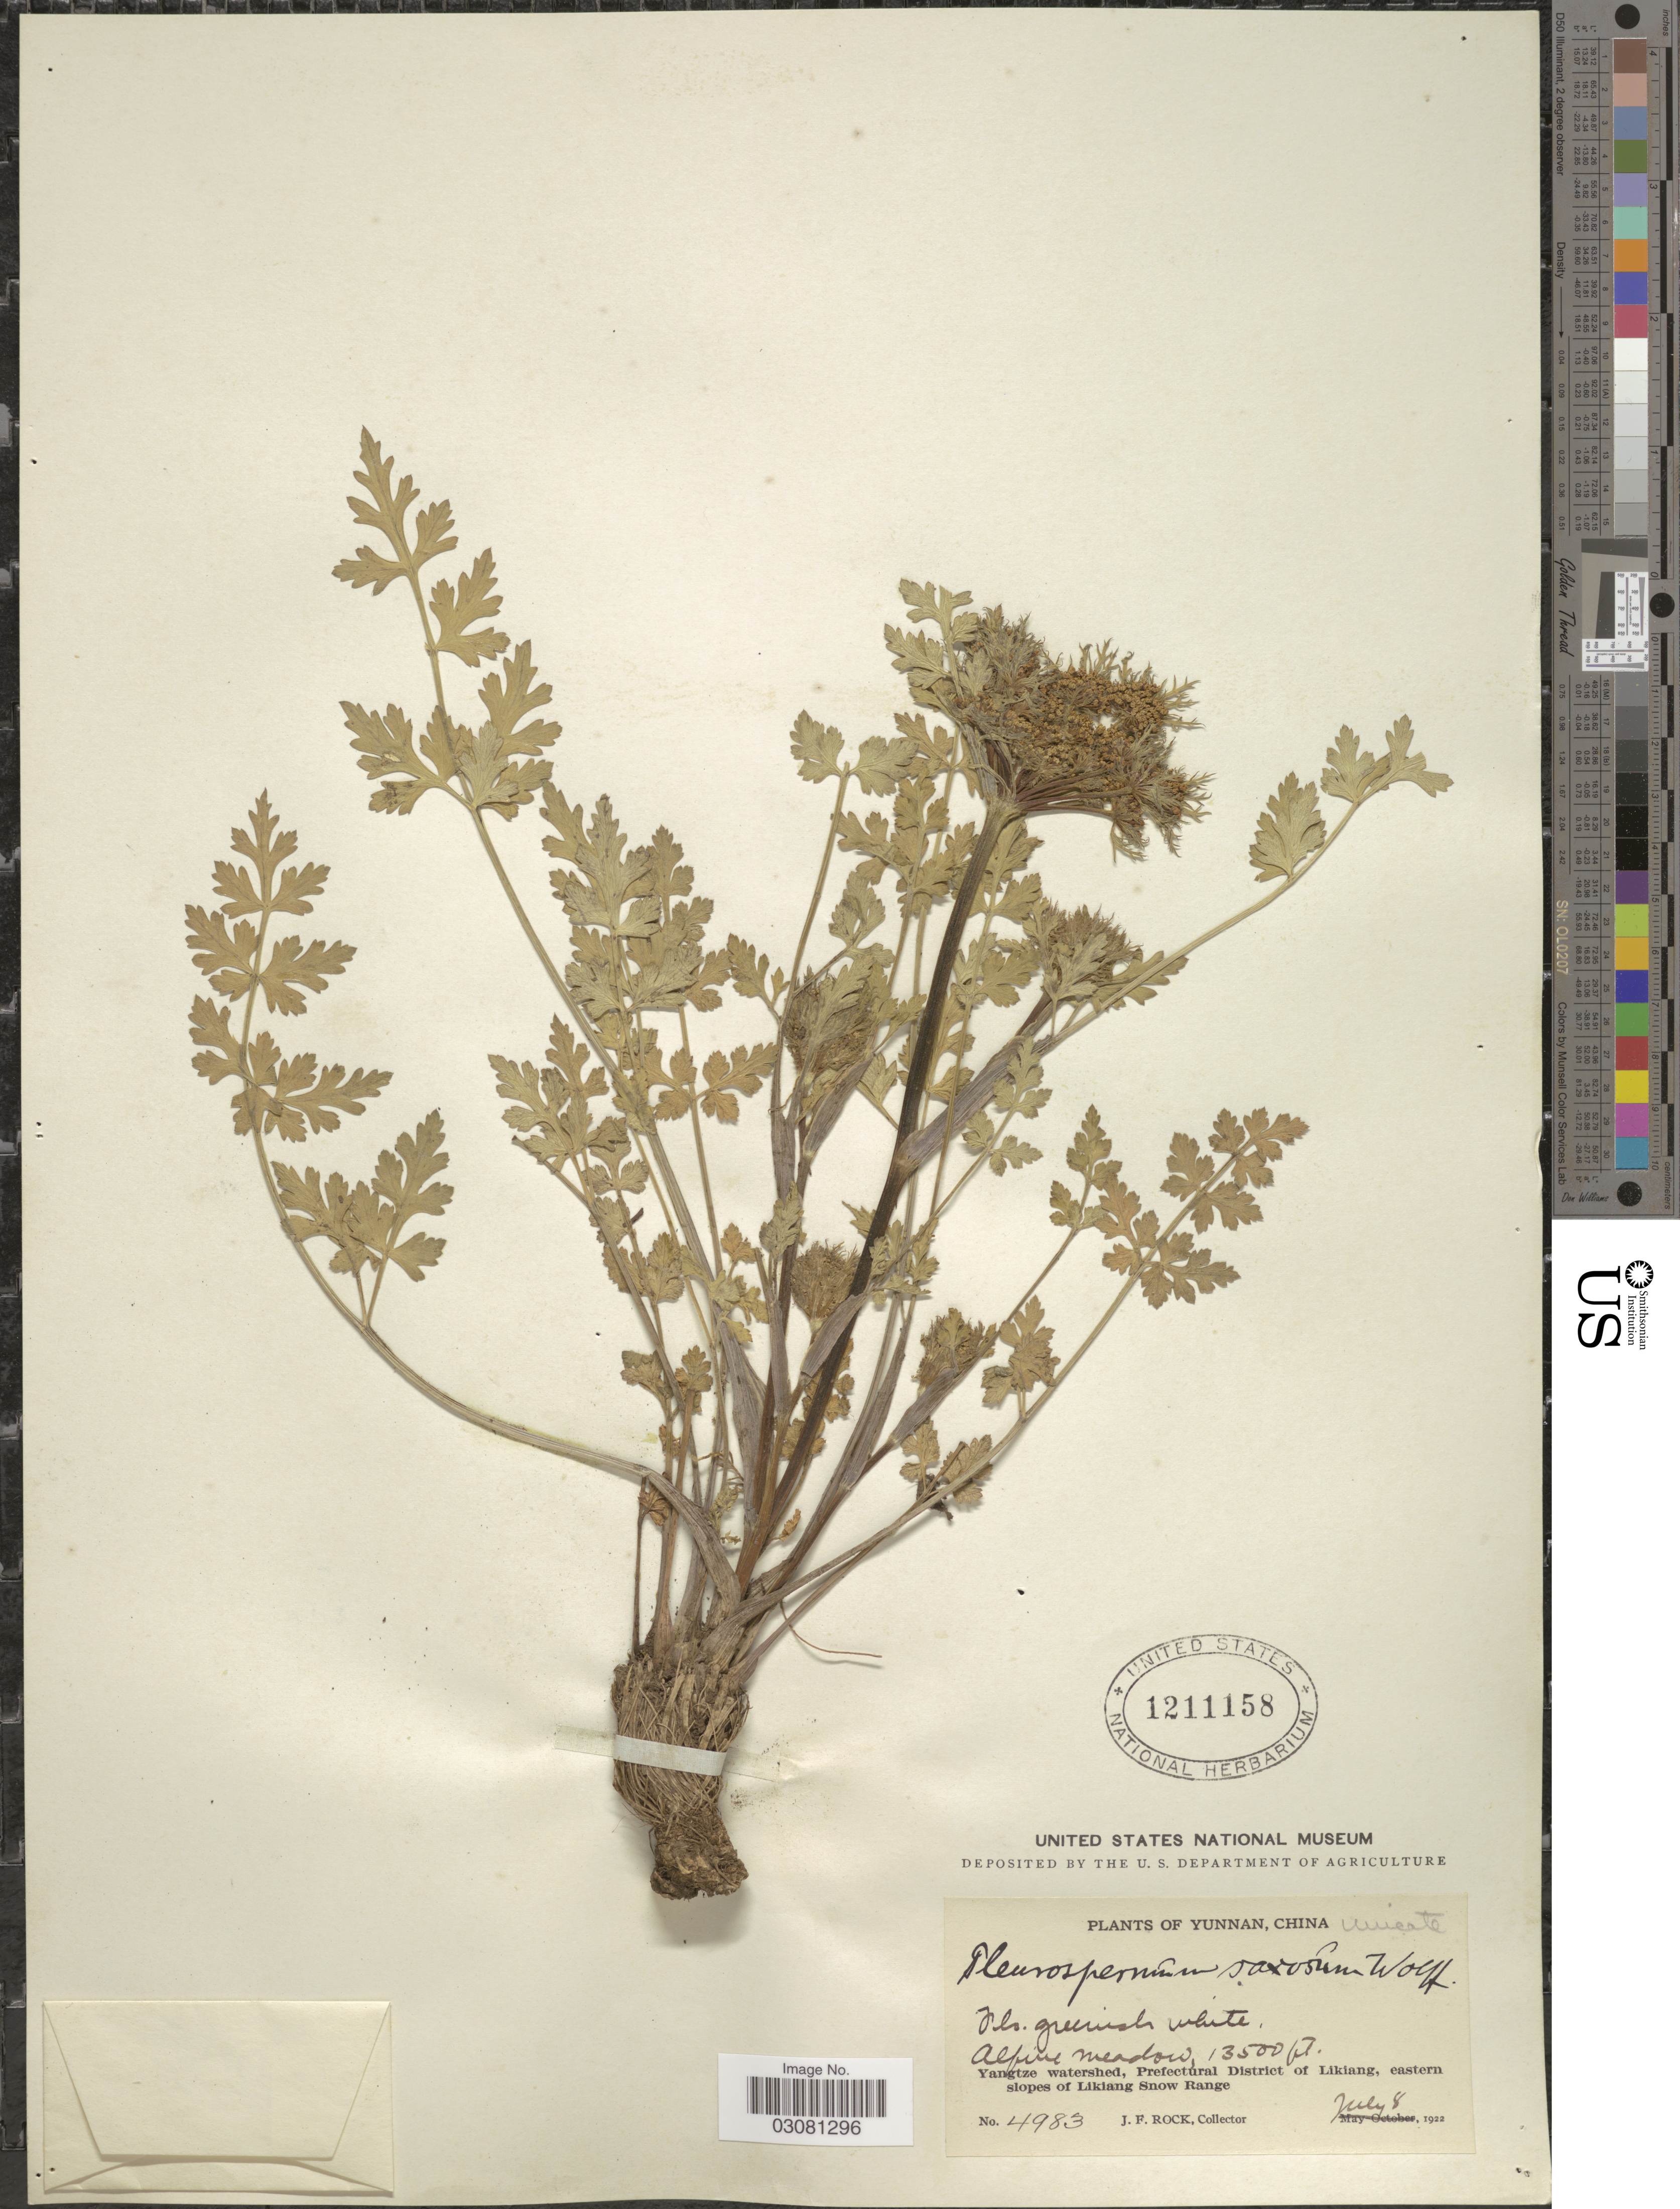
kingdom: Plantae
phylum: Tracheophyta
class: Magnoliopsida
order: Apiales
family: Apiaceae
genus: Pleurospermum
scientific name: Pleurospermum saxosum H. Wolff sp. nov. ined.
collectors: J. Rock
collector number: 4983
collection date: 1922-07-08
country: China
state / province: Yunnan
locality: Alpine meadow. Yangtze watershed, Prefectural District of Likiang, eastern slope of Likiang Snow Range.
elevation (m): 4115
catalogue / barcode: US 1211158